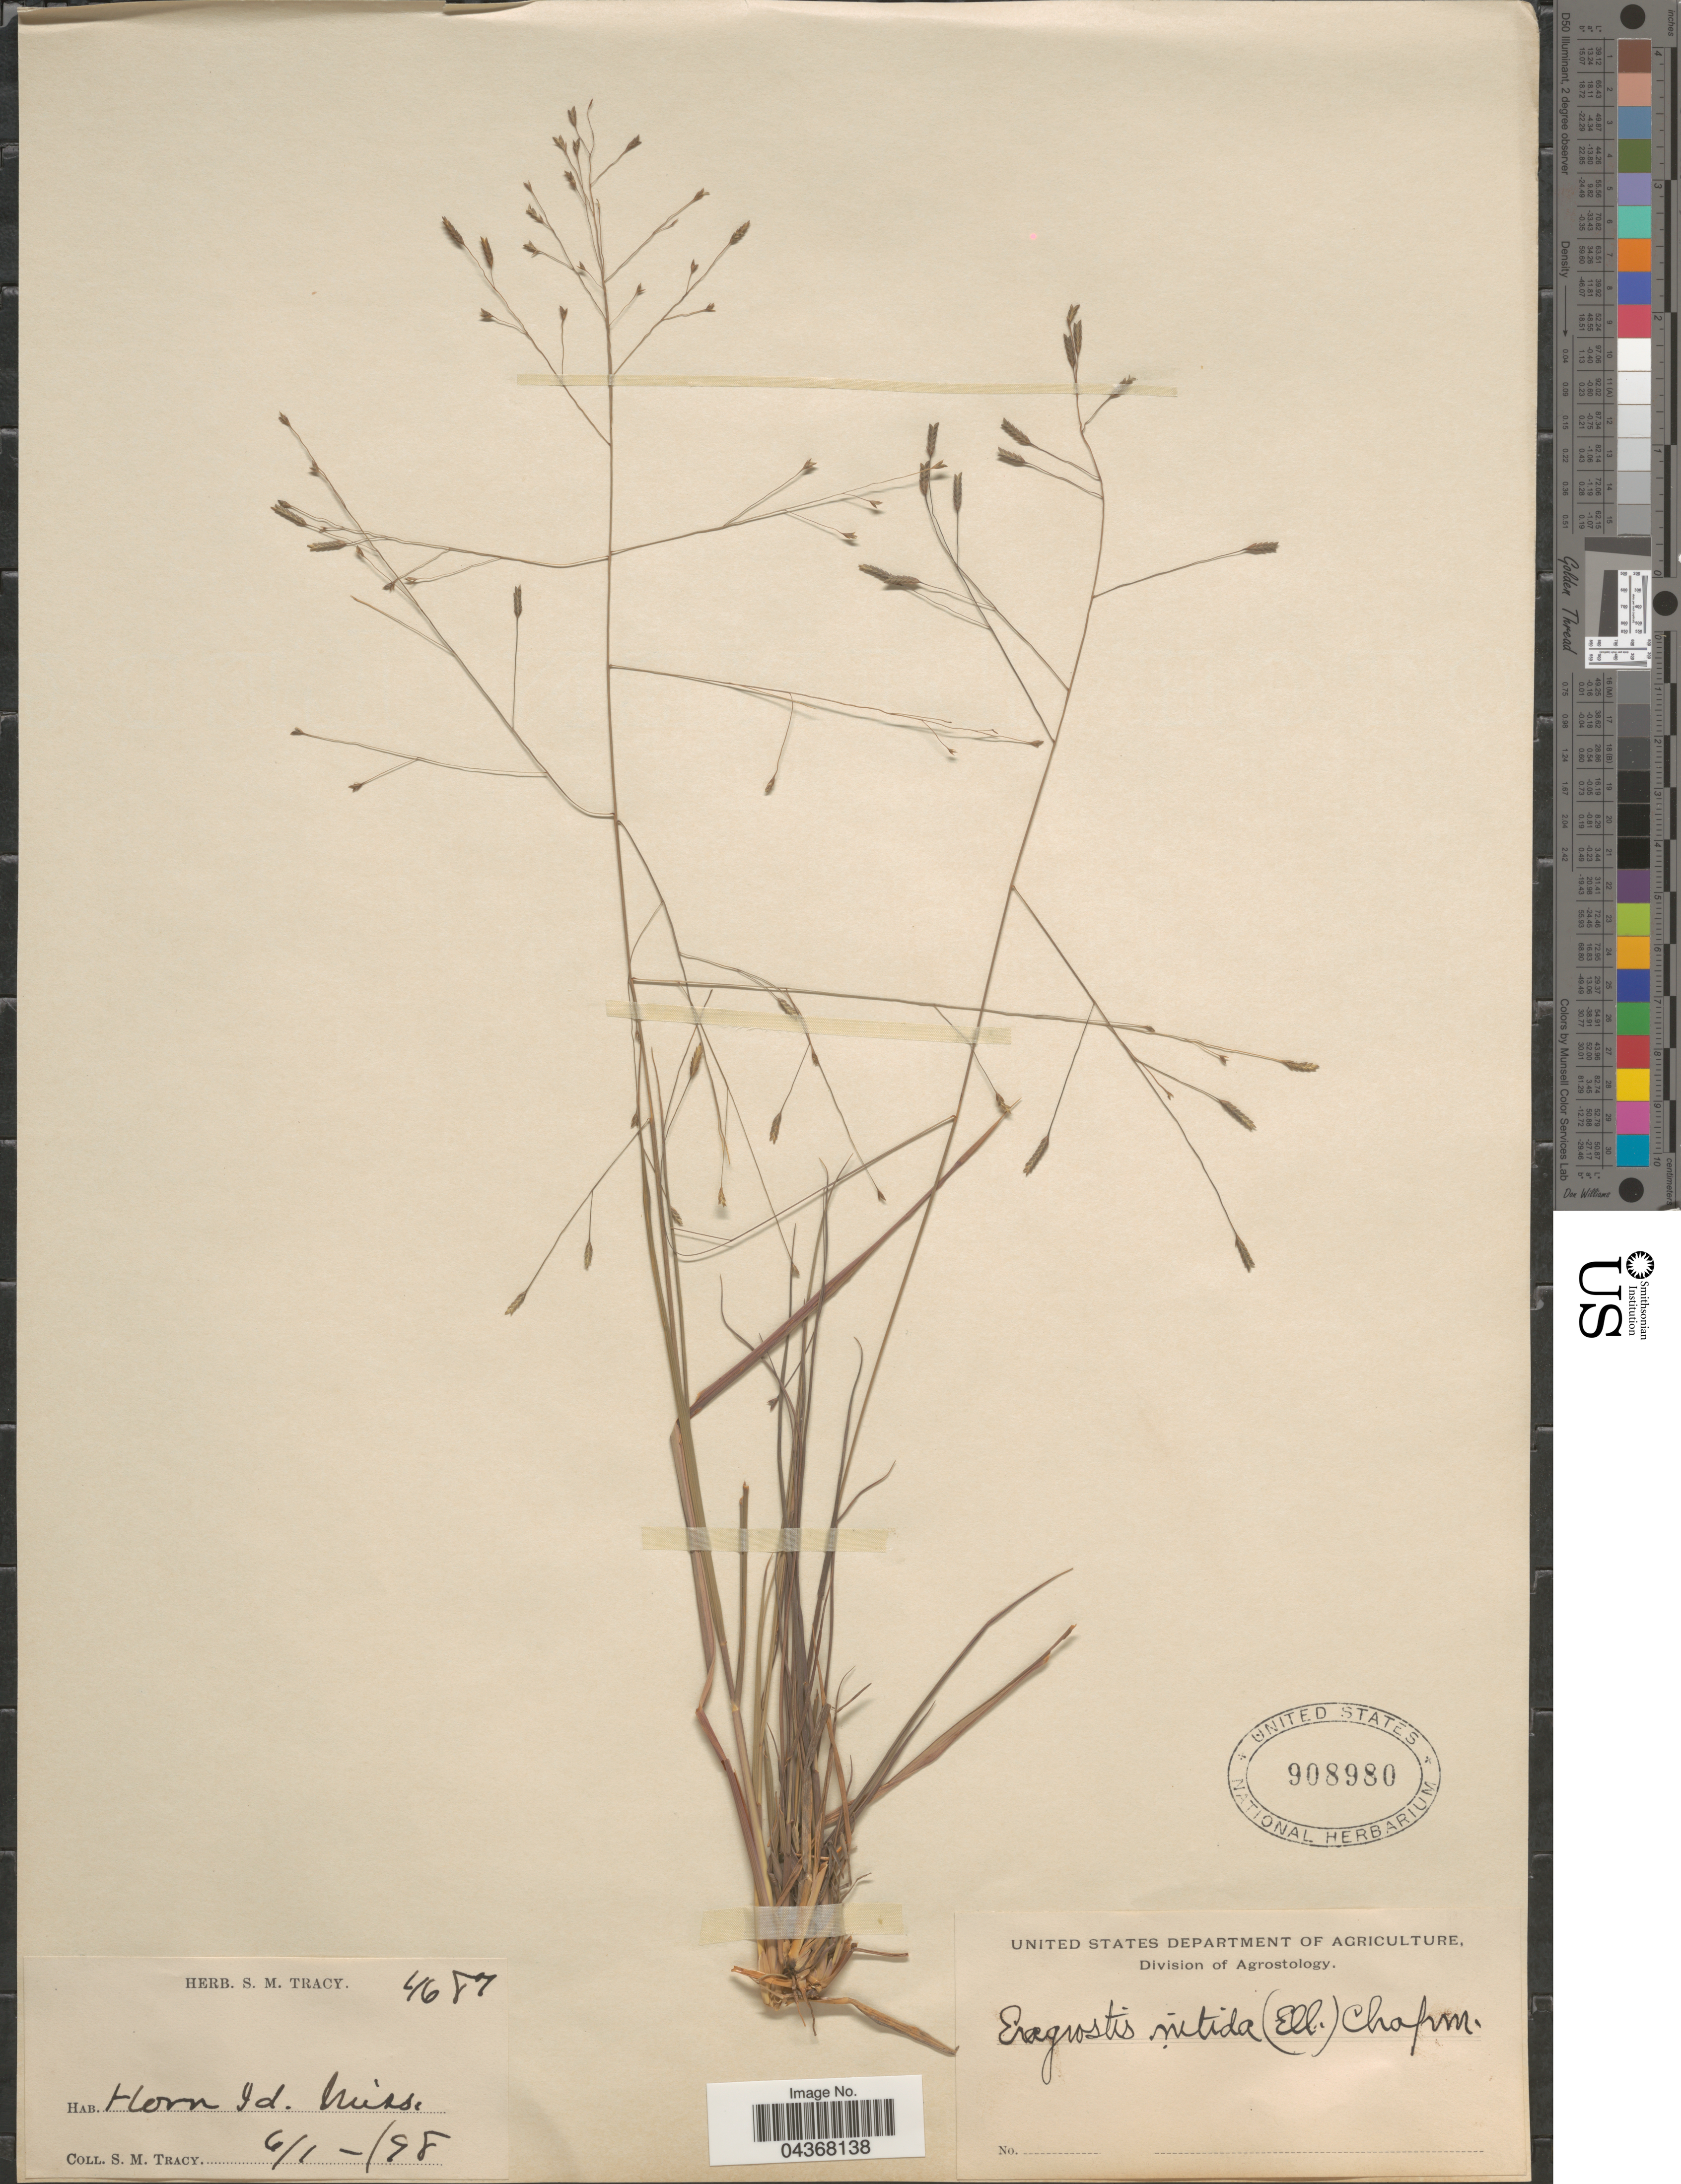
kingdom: Plantae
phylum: Tracheophyta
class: Liliopsida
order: Poales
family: Poaceae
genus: Eragrostis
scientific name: Eragrostis elliottii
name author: S. Watson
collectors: S. M. Tracy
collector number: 4687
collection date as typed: Transcribed d/m/y: 1/6/98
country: United States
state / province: Mississippi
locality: Horn Id.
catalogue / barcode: US 908980